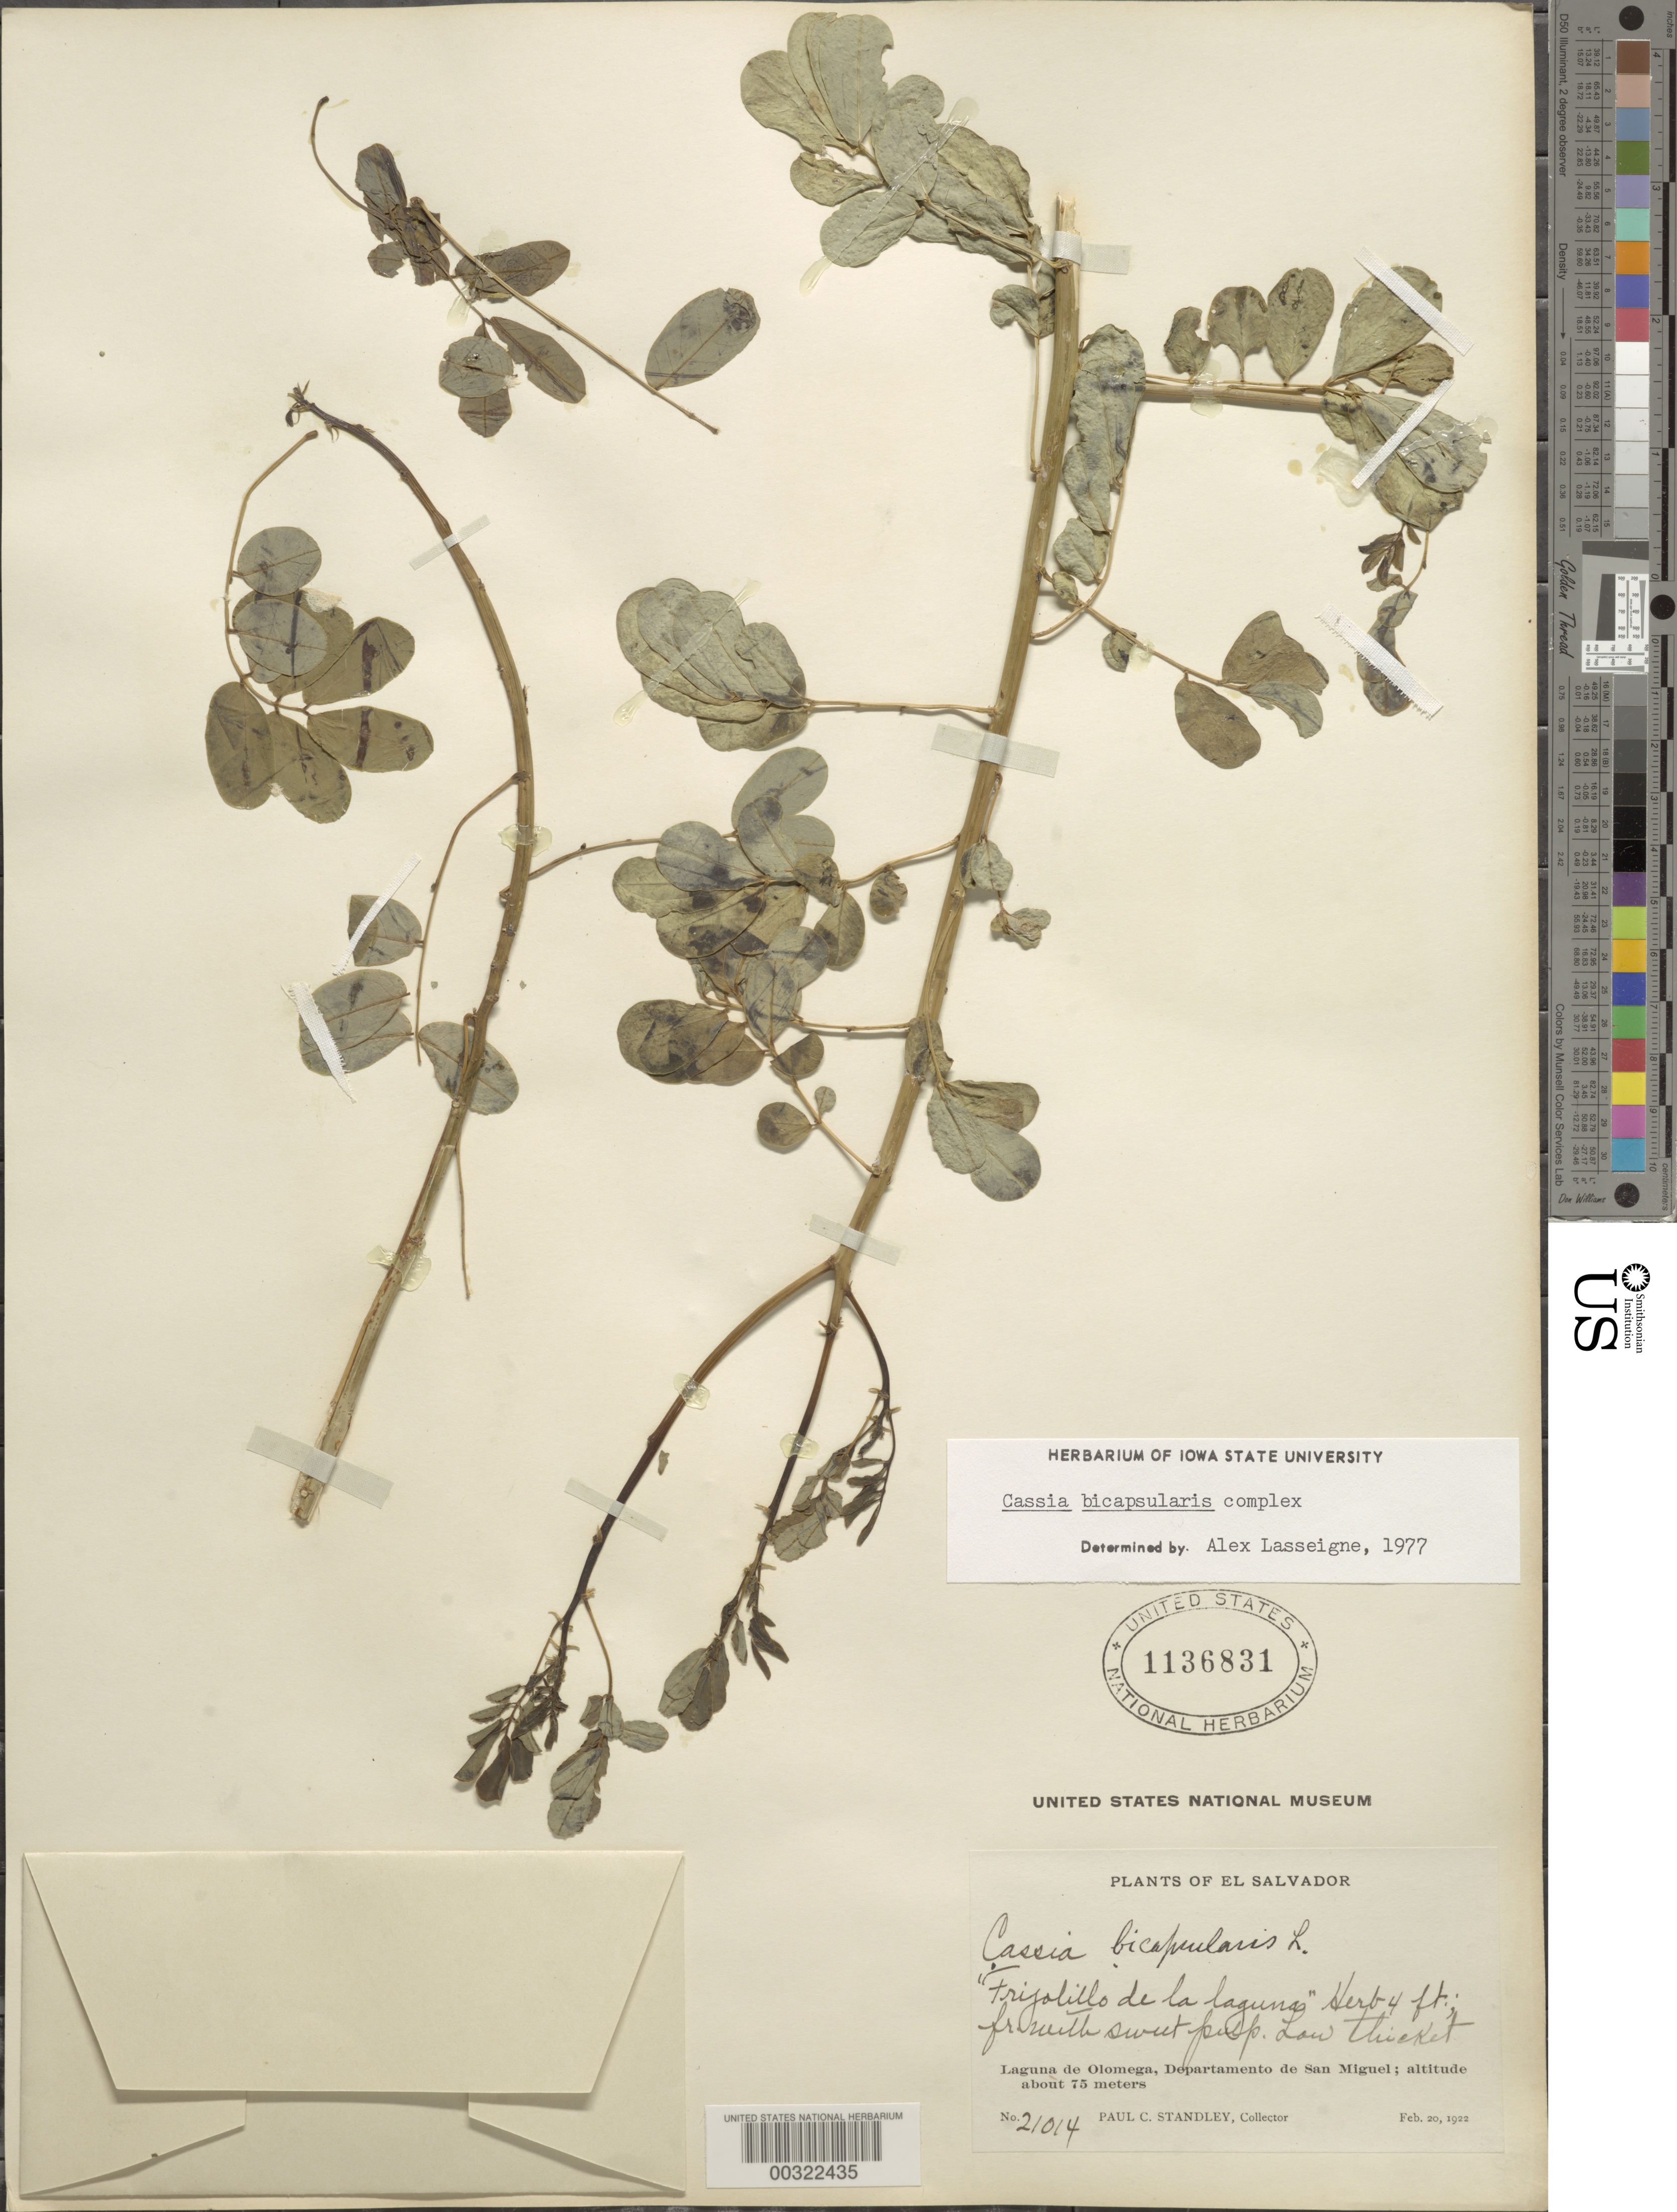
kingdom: Plantae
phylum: Tracheophyta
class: Magnoliopsida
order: Fabales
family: Fabaceae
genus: Senna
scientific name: Senna bicapsularis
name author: (L.) Roxb.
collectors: P. C. Standley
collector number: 21014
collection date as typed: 20 Feb 1922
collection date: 1922-02-20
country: El Salvador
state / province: San Miguel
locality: Laguna de olomega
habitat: Low thicket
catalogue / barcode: US 1136831